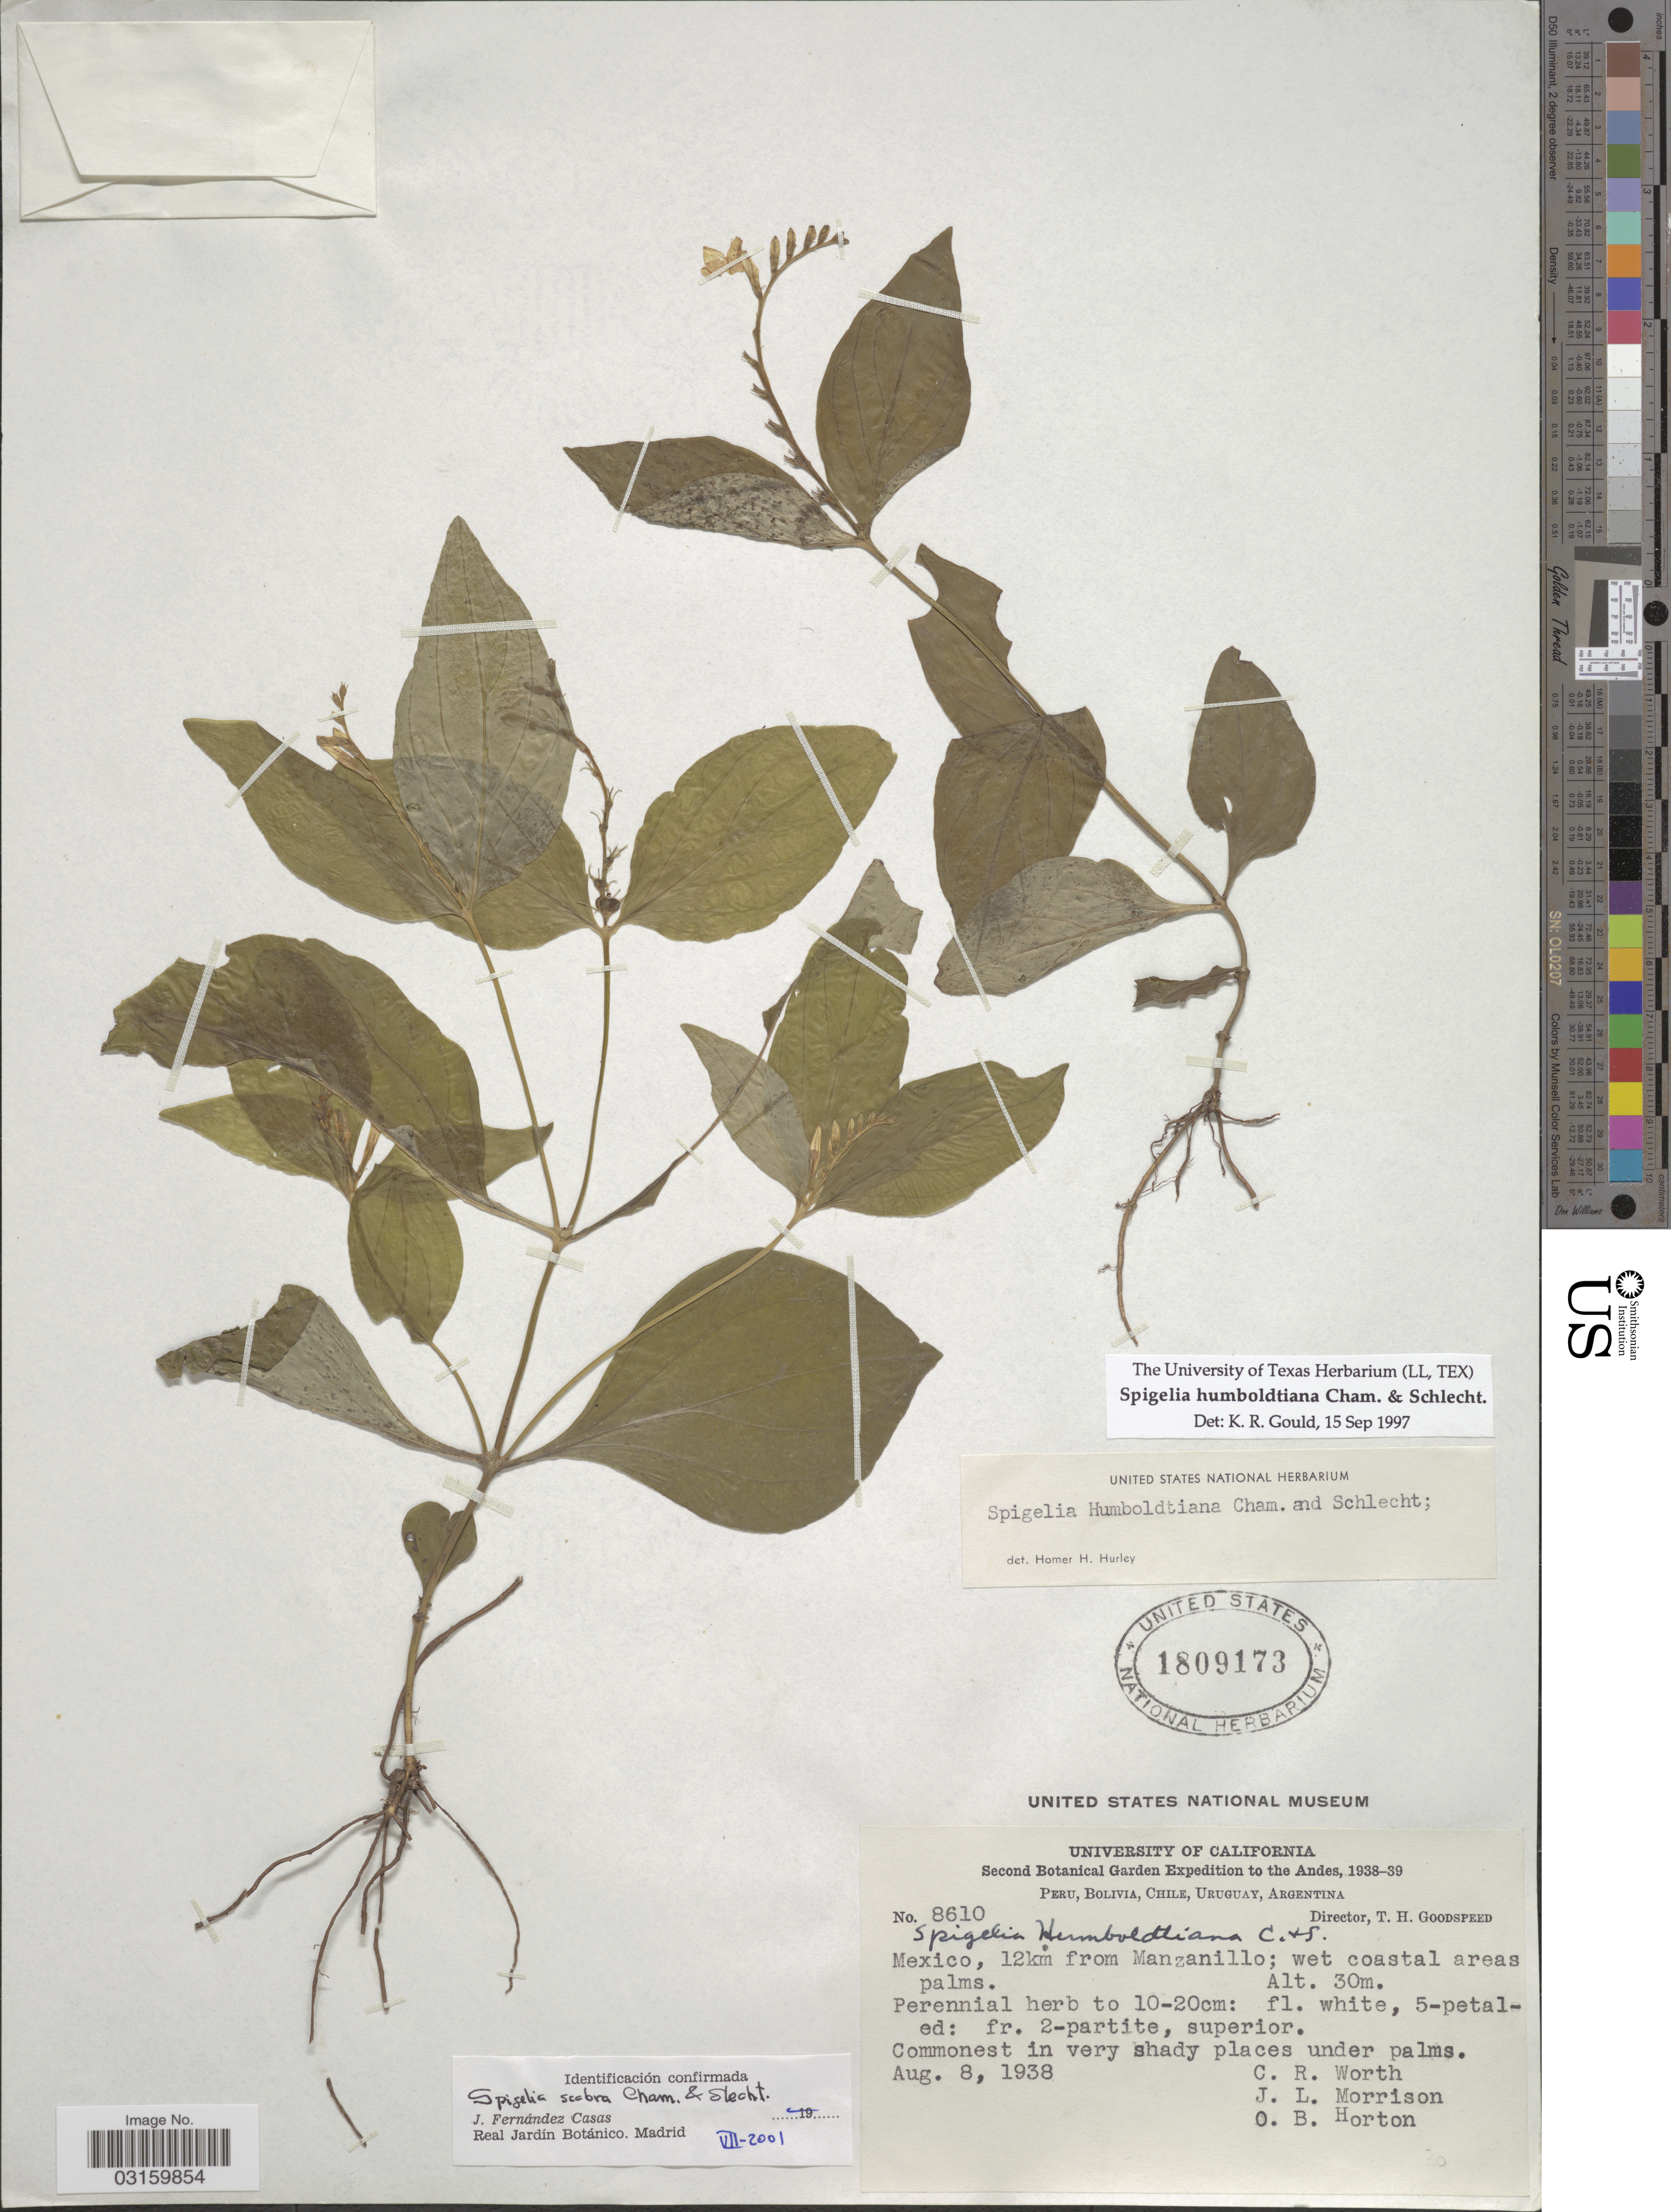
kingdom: Plantae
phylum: Tracheophyta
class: Magnoliopsida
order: Gentianales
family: Loganiaceae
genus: Spigelia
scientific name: Spigelia humboldtiana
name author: Cham. & Schltdl.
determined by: Islas-Hernández, Carla Sofia, (MEXU), Instituto de Biologia, UNAM (MEXICO)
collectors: C. R. Worth, J. Morrison & O. B. Horton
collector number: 8610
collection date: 1938-08-08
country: Mexico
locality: Andes, Mexico, 12km from Manzanillo.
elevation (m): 30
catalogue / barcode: US 1809173